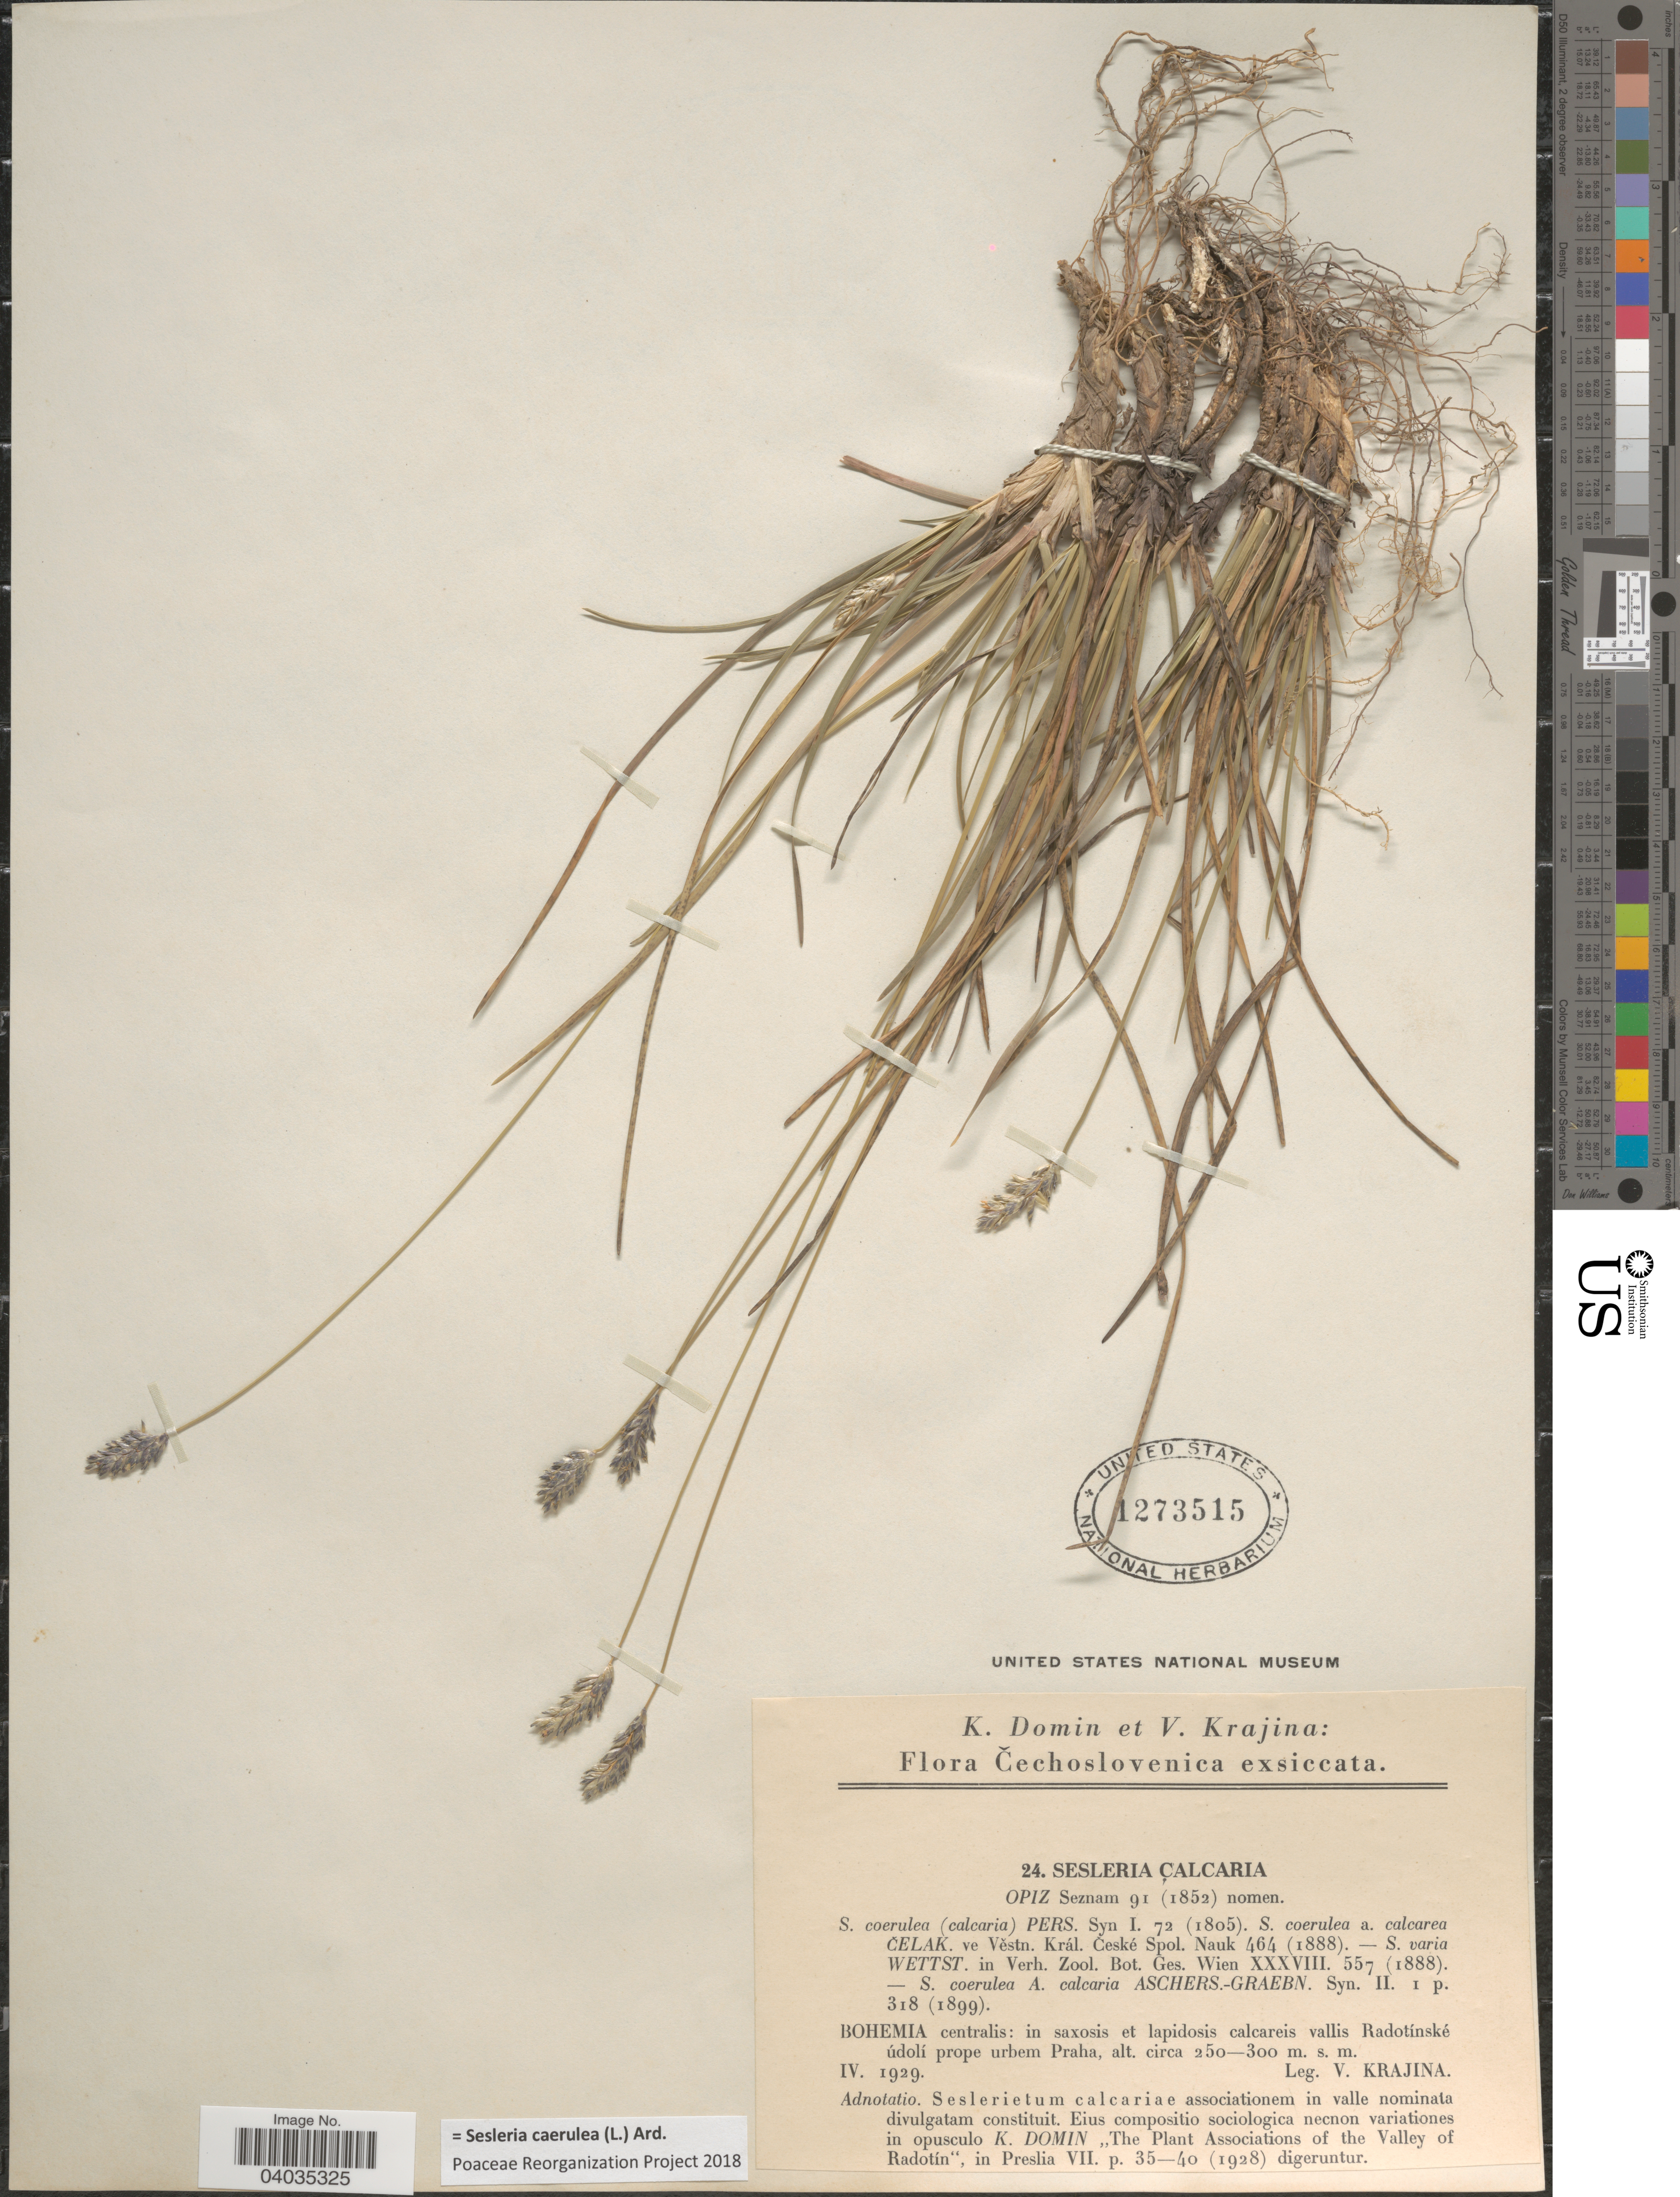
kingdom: Plantae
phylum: Tracheophyta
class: Liliopsida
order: Poales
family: Poaceae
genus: Sesleria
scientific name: Sesleria caerulea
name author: (L.) Ard.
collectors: V. Krajina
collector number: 24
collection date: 1929-04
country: Czechia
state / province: Central Bohemian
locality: Bohemia centralis: in saxosis et lapidosis calcareis vallis Radotínské údolí prope urbem Praha.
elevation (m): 250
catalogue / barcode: US 1273515